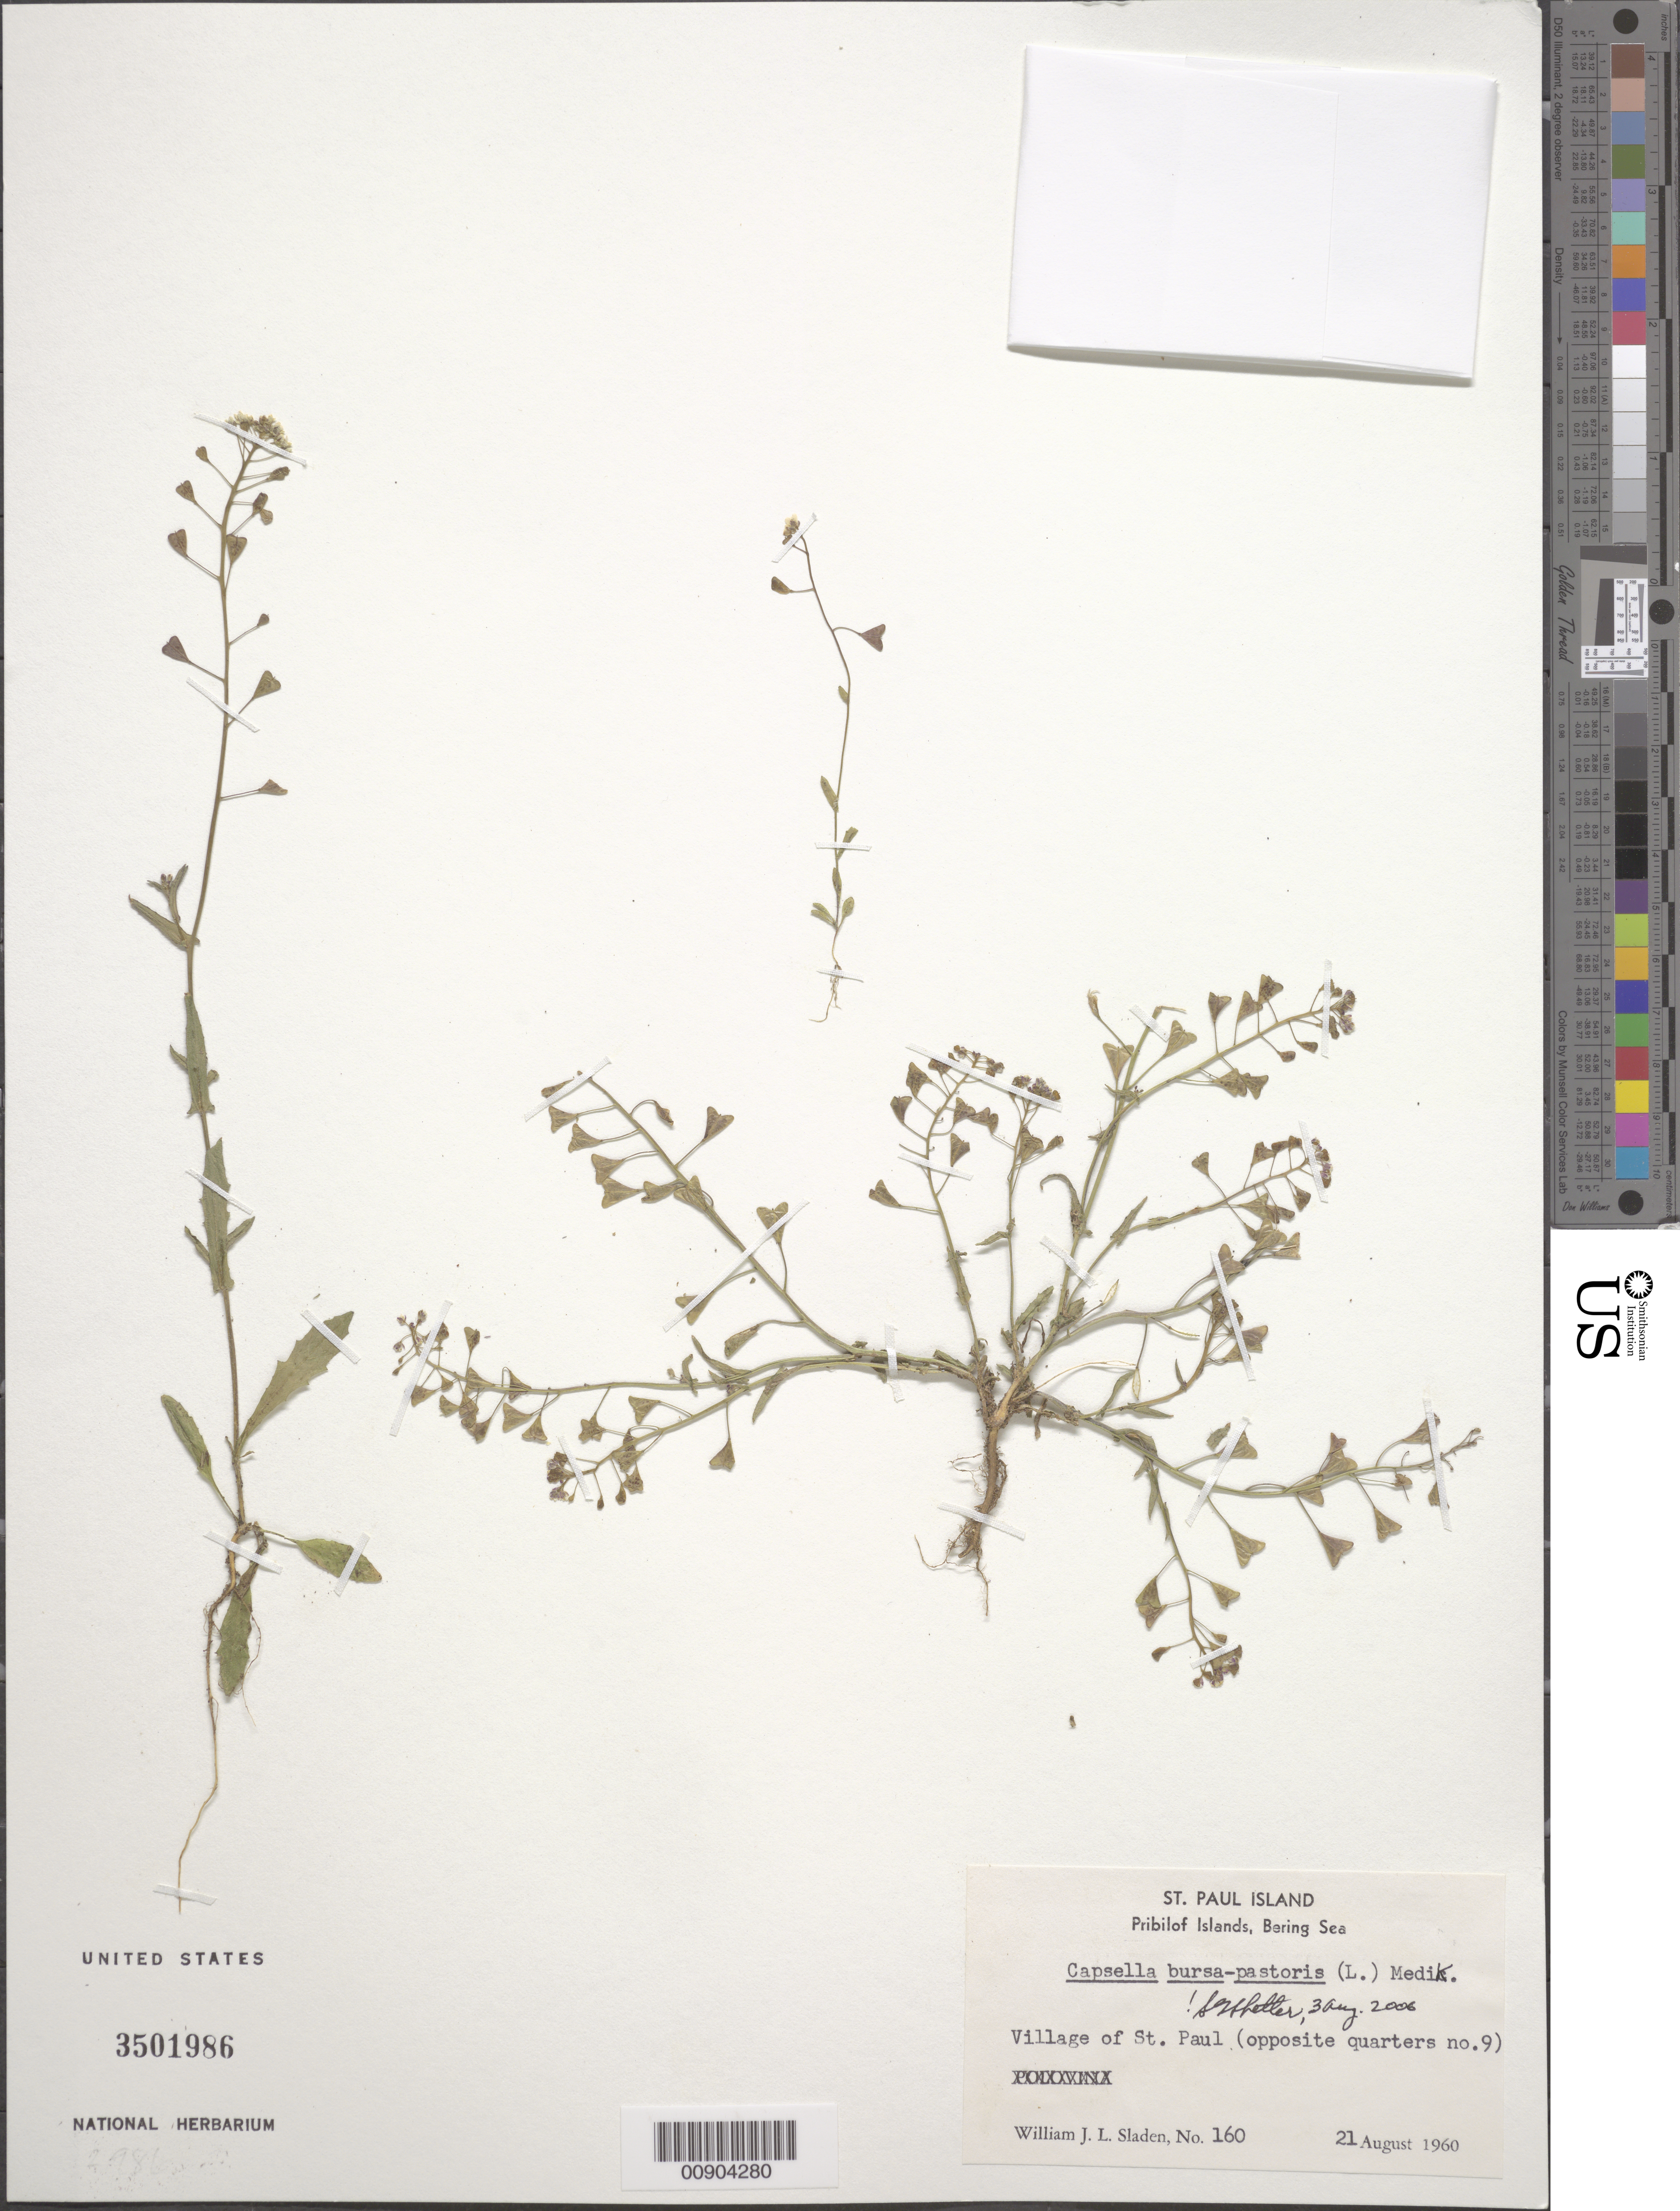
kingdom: Plantae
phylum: Tracheophyta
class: Magnoliopsida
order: Brassicales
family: Brassicaceae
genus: Capsella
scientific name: Capsella bursa-pastoris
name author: (L.) Medik.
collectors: W. Sladen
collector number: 160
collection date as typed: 21 Aug 1960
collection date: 1960-08-21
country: United States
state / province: Alaska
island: St. Paul Island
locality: Village of St. Paul (opposite quarters no. 9)., Bering Sea, Pribilof Islands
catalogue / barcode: US 3501986